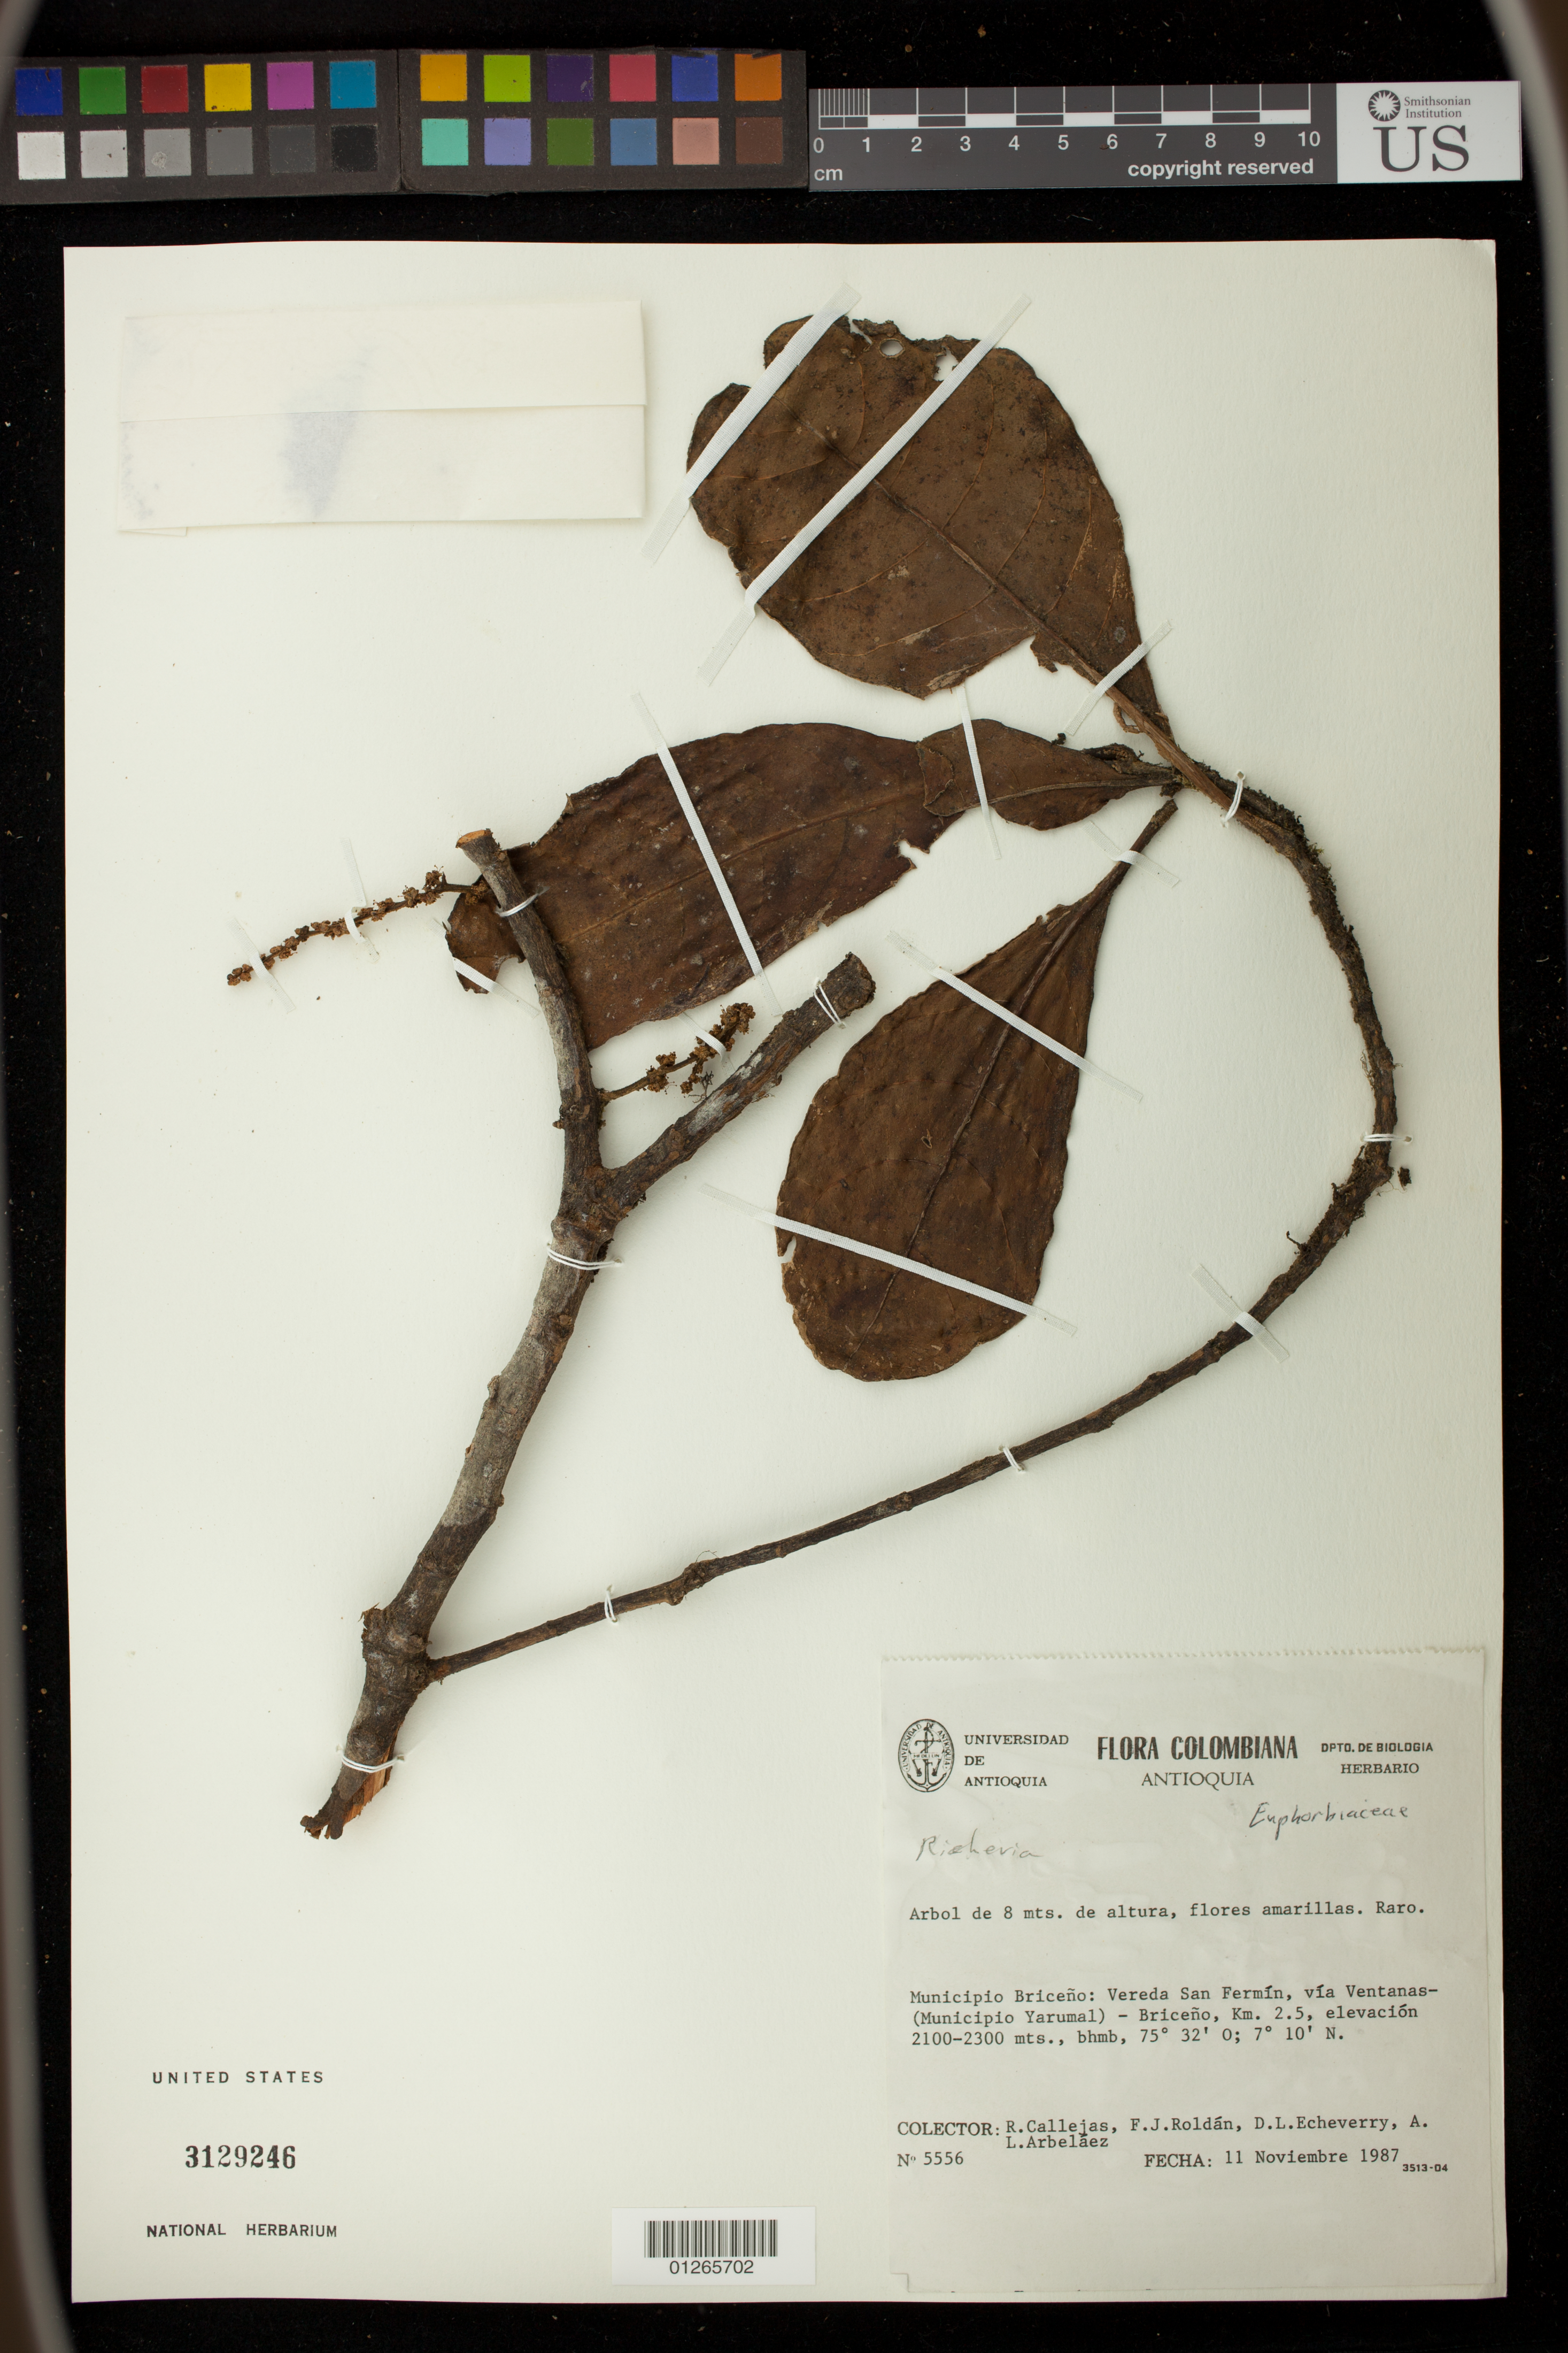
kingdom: Plantae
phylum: Tracheophyta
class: Magnoliopsida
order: Malpighiales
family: Phyllanthaceae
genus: Richeria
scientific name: Richeria sp.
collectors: R. Callejas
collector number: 5556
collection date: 1987-11-11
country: Colombia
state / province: Antioquia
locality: Belem; I. A. N.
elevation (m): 2100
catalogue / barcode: US 3129246